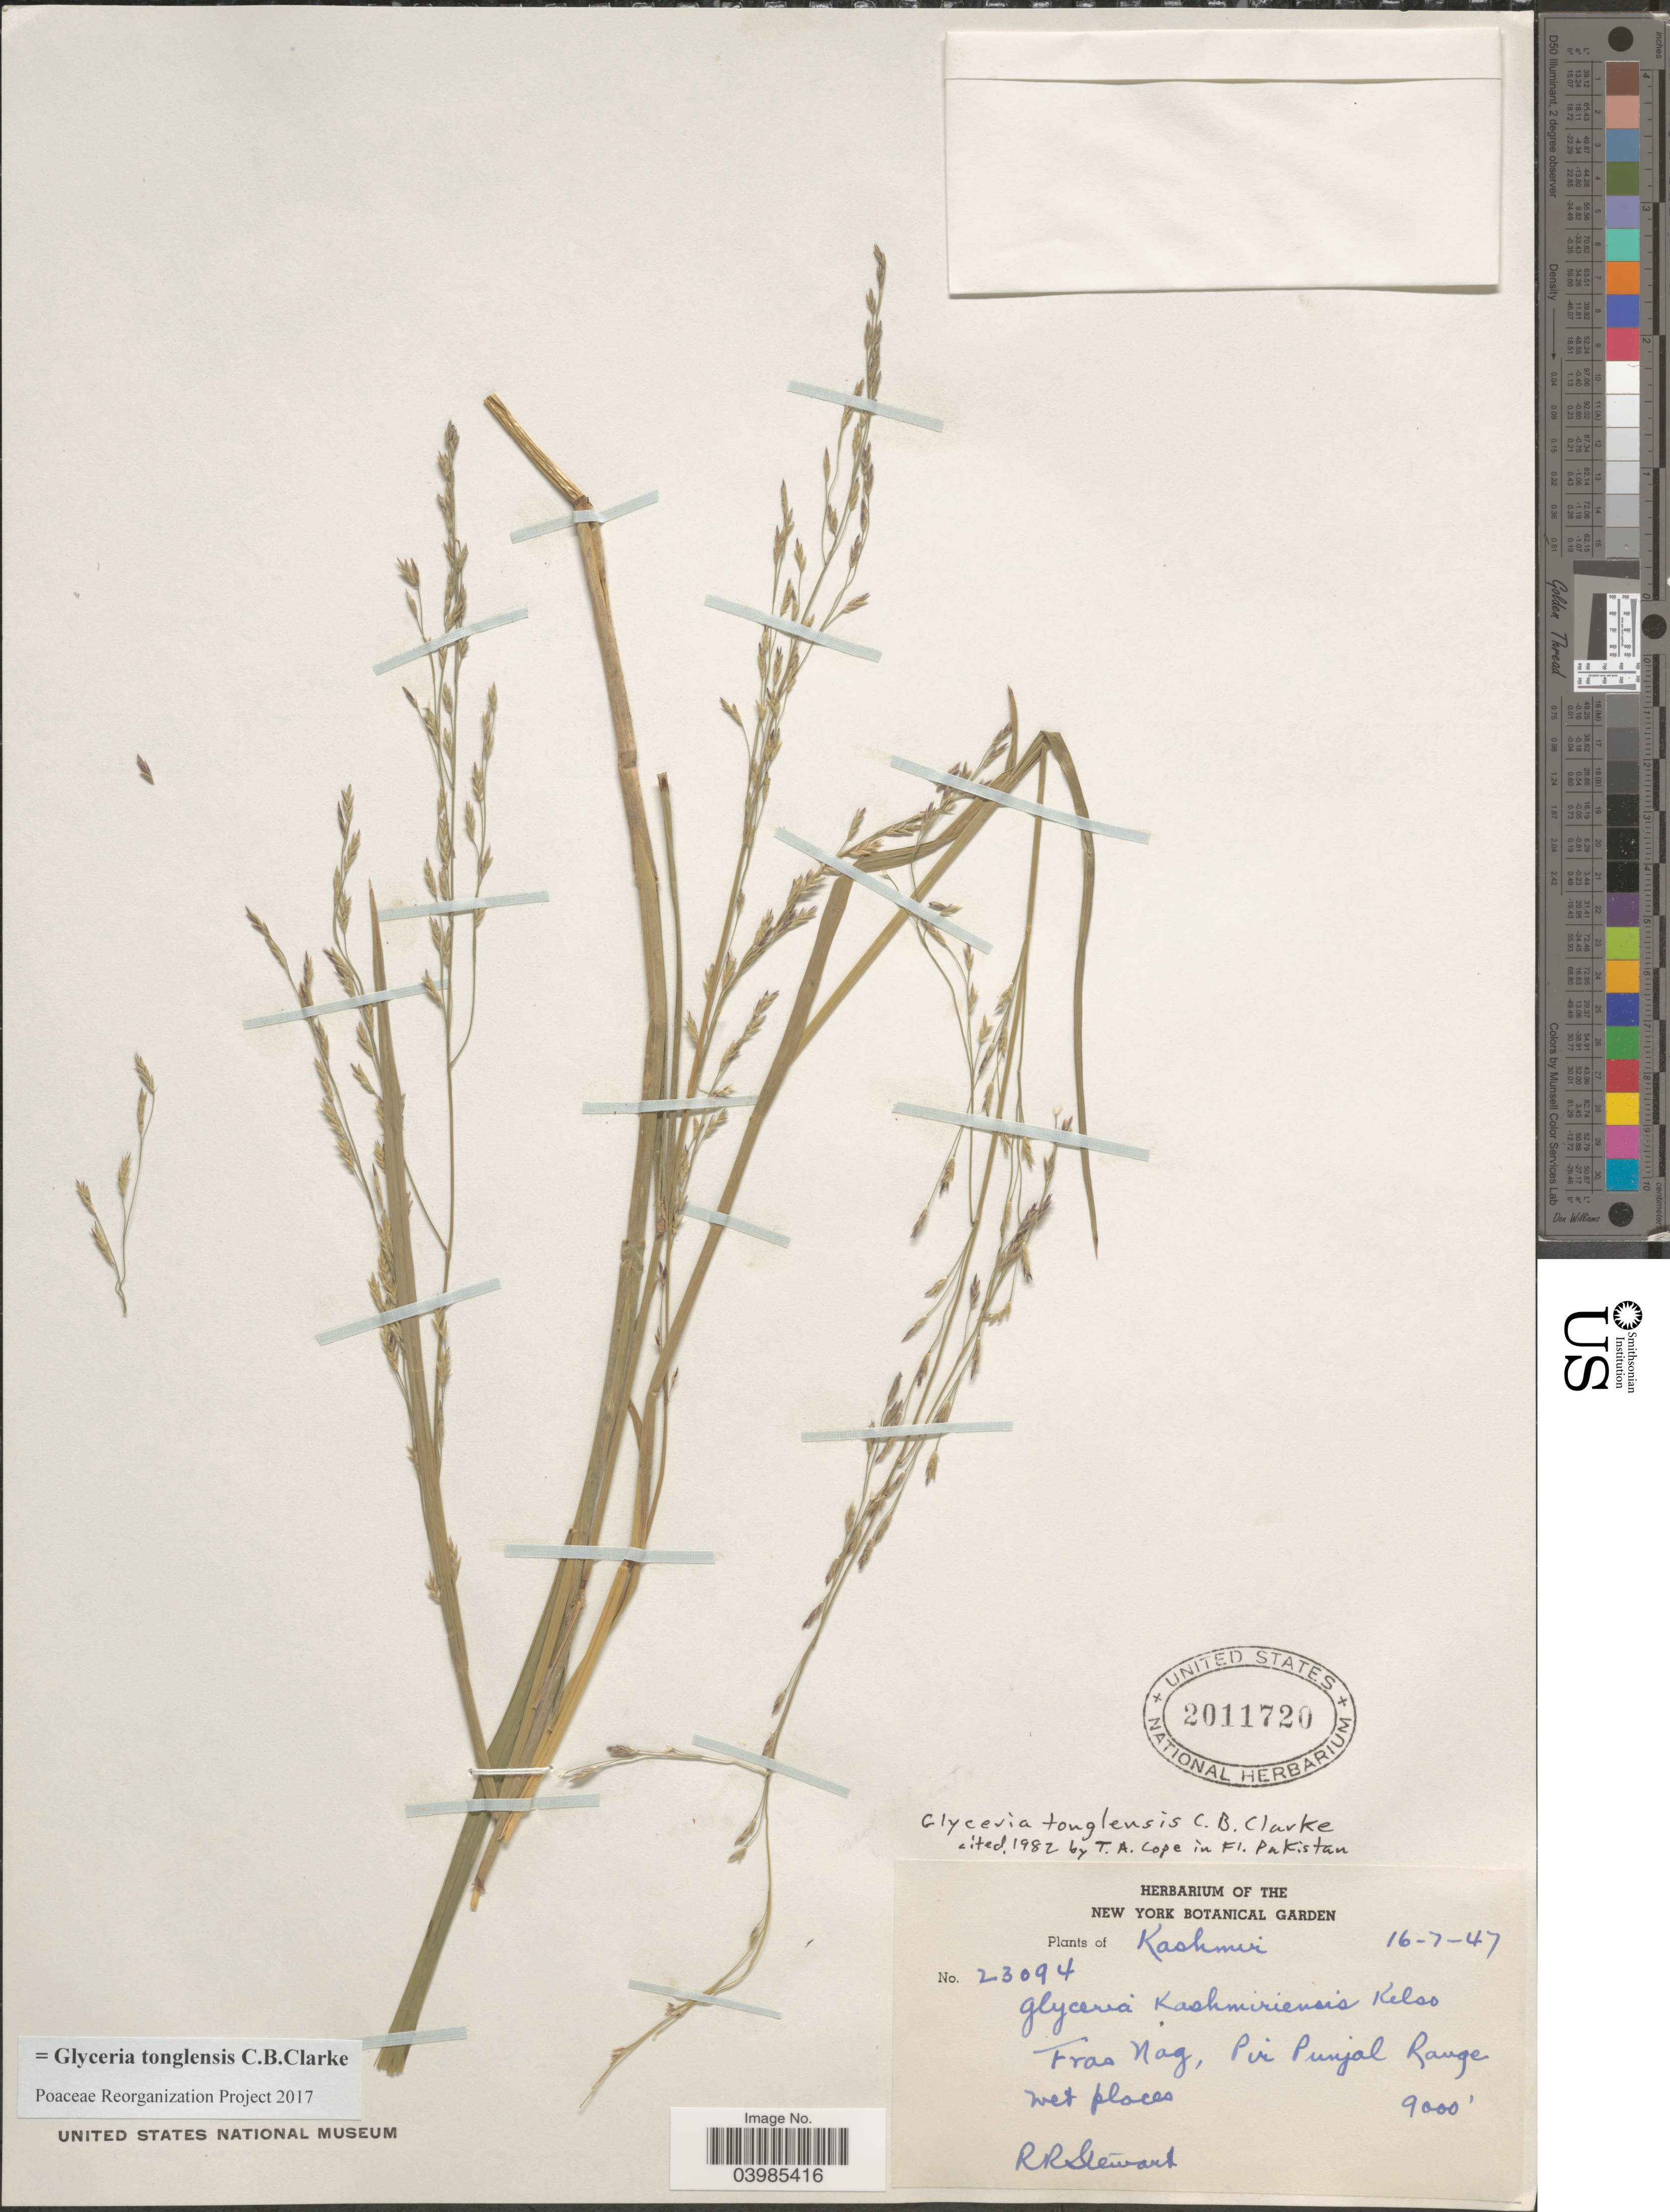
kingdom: Plantae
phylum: Tracheophyta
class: Liliopsida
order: Poales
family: Poaceae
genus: Glyceria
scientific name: Glyceria tonglensis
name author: C.B. Clarke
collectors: R. Stewart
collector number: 23094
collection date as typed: Transcribed d/m/y: 16/7/47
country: India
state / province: Jammu and Kashmir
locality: Kashmir. Fras Nag, Pir Punjal Range.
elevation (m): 2743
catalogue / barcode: US 2011720